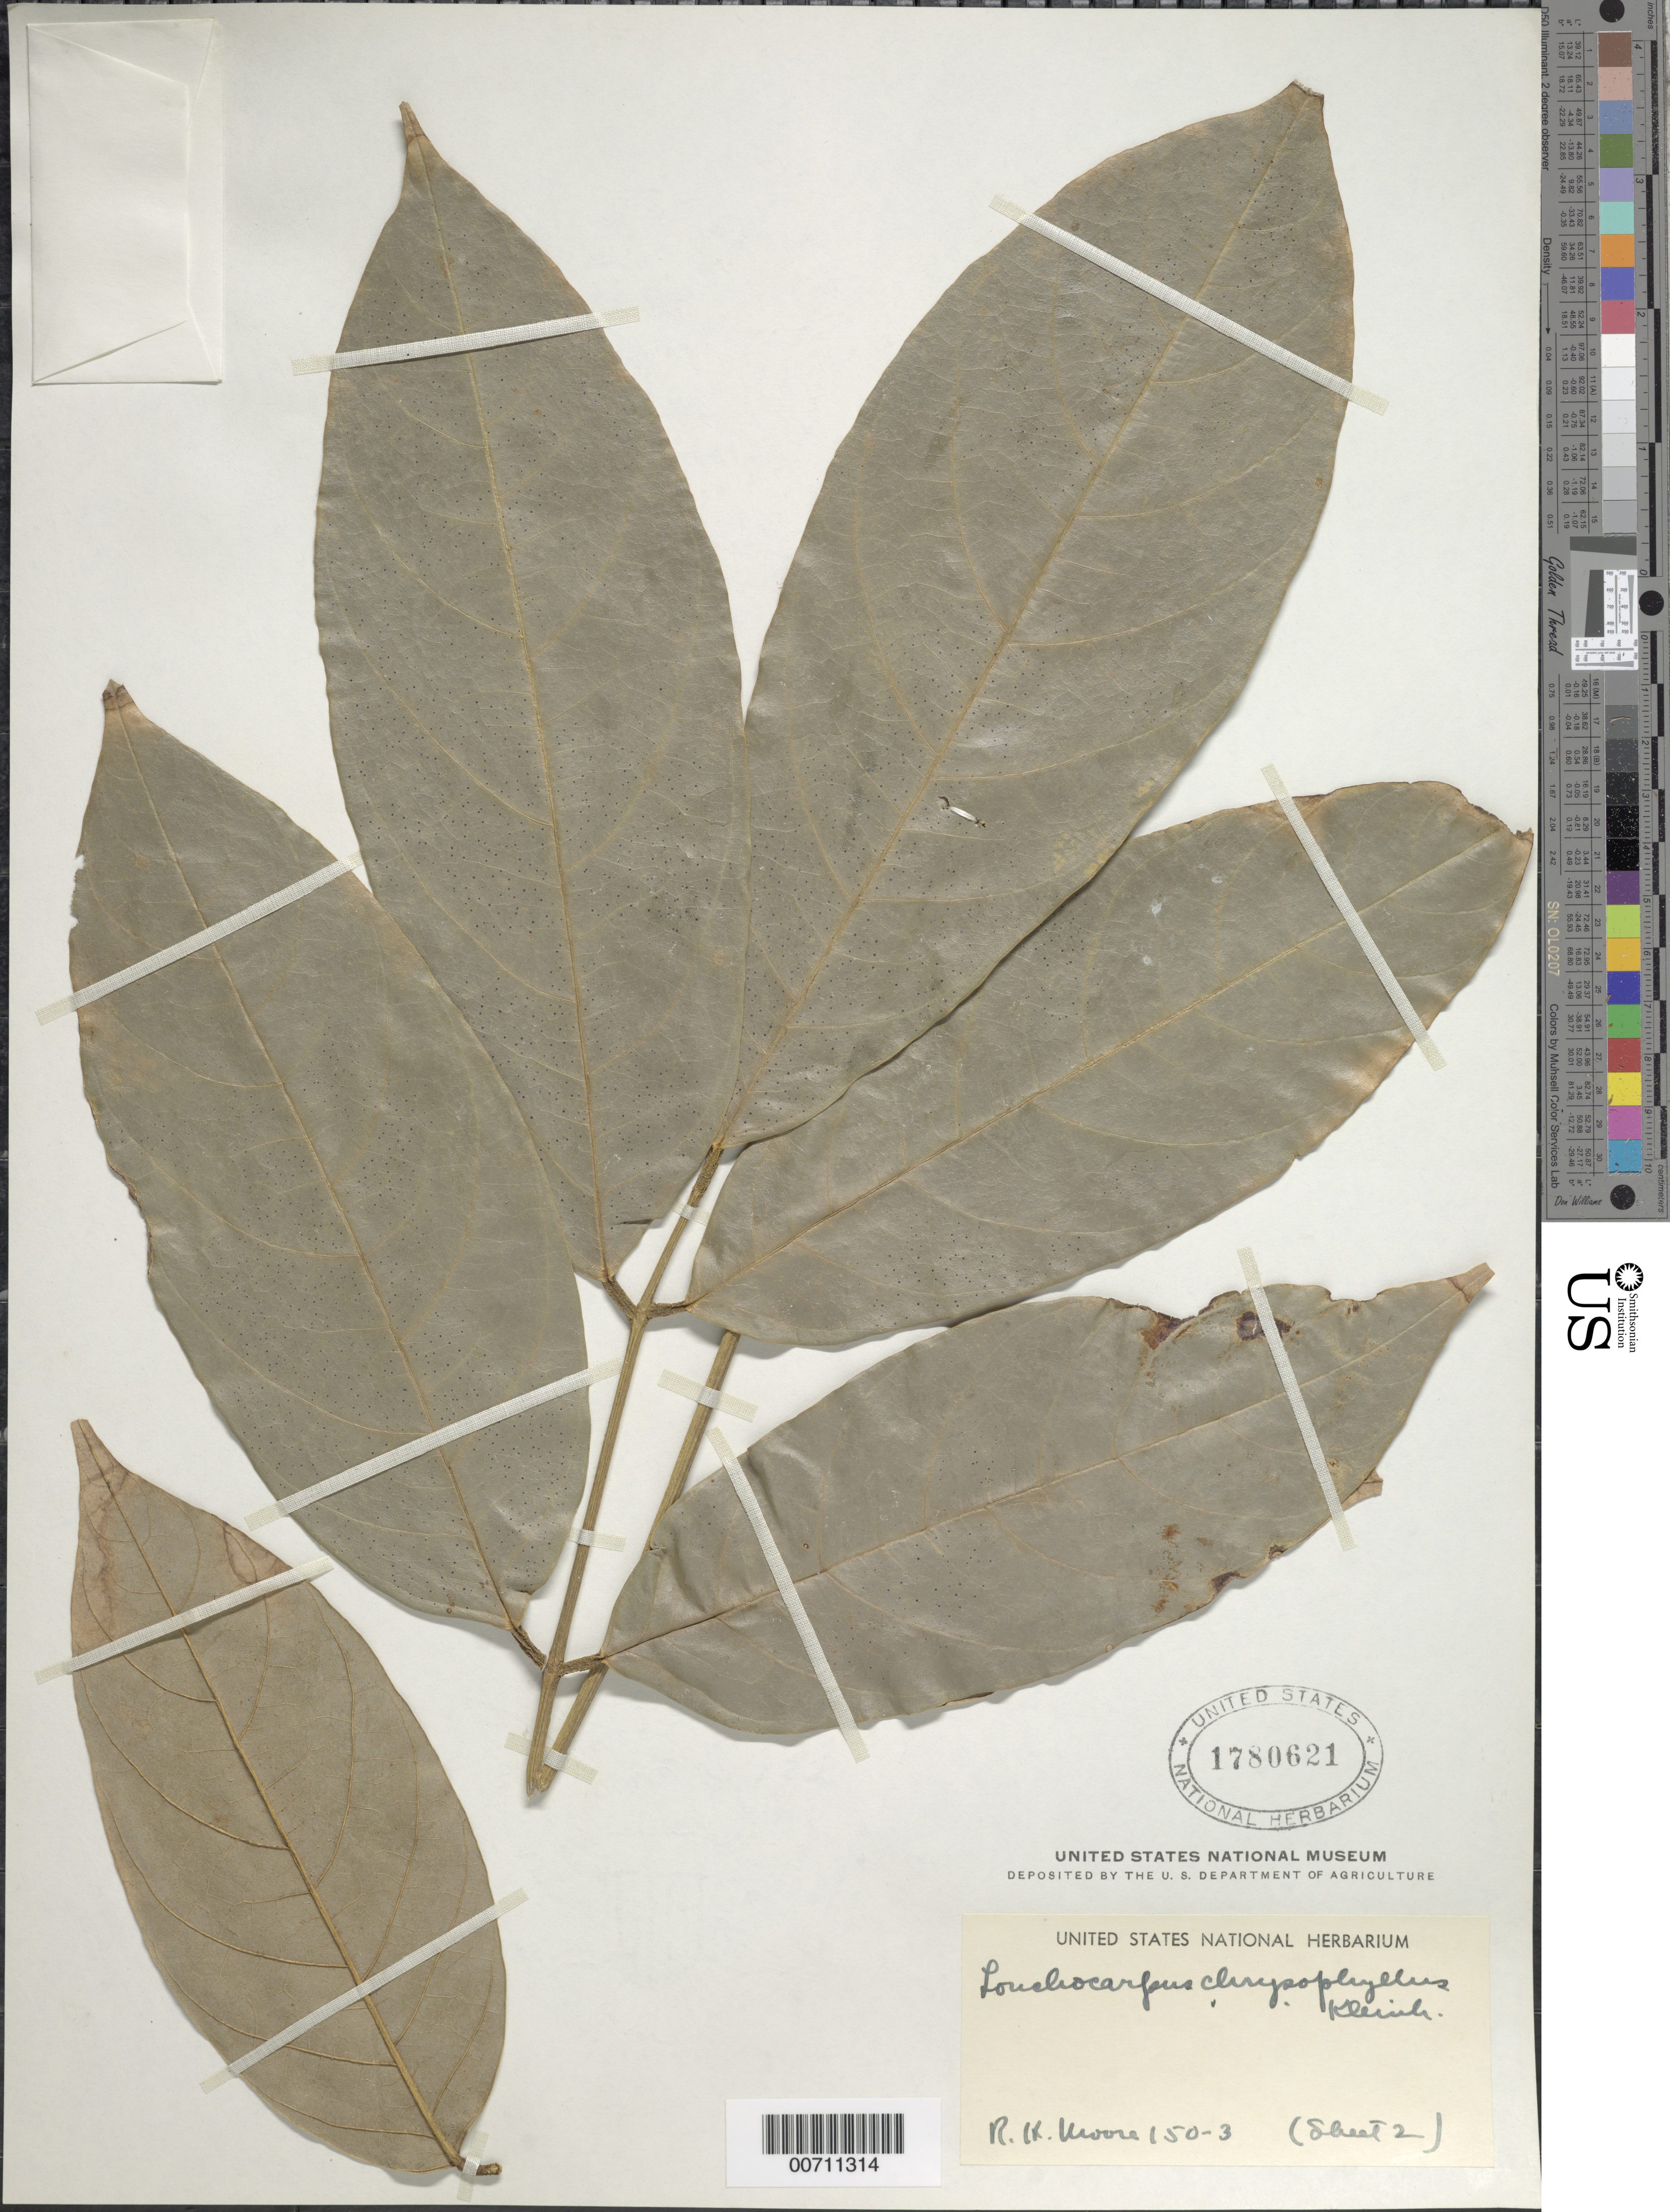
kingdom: Plantae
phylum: Tracheophyta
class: Magnoliopsida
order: Fabales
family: Fabaceae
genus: Lonchocarpus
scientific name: Lonchocarpus chrysophyllus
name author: Kleinhoonte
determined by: Killip, Ellsworth P.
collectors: R. H. Moore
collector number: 150-3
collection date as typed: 02 Apr 1938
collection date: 1938-04-02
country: Puerto Rico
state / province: Bayamon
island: Greater Antilles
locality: Tropical Chem. Co.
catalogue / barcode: US 1780621